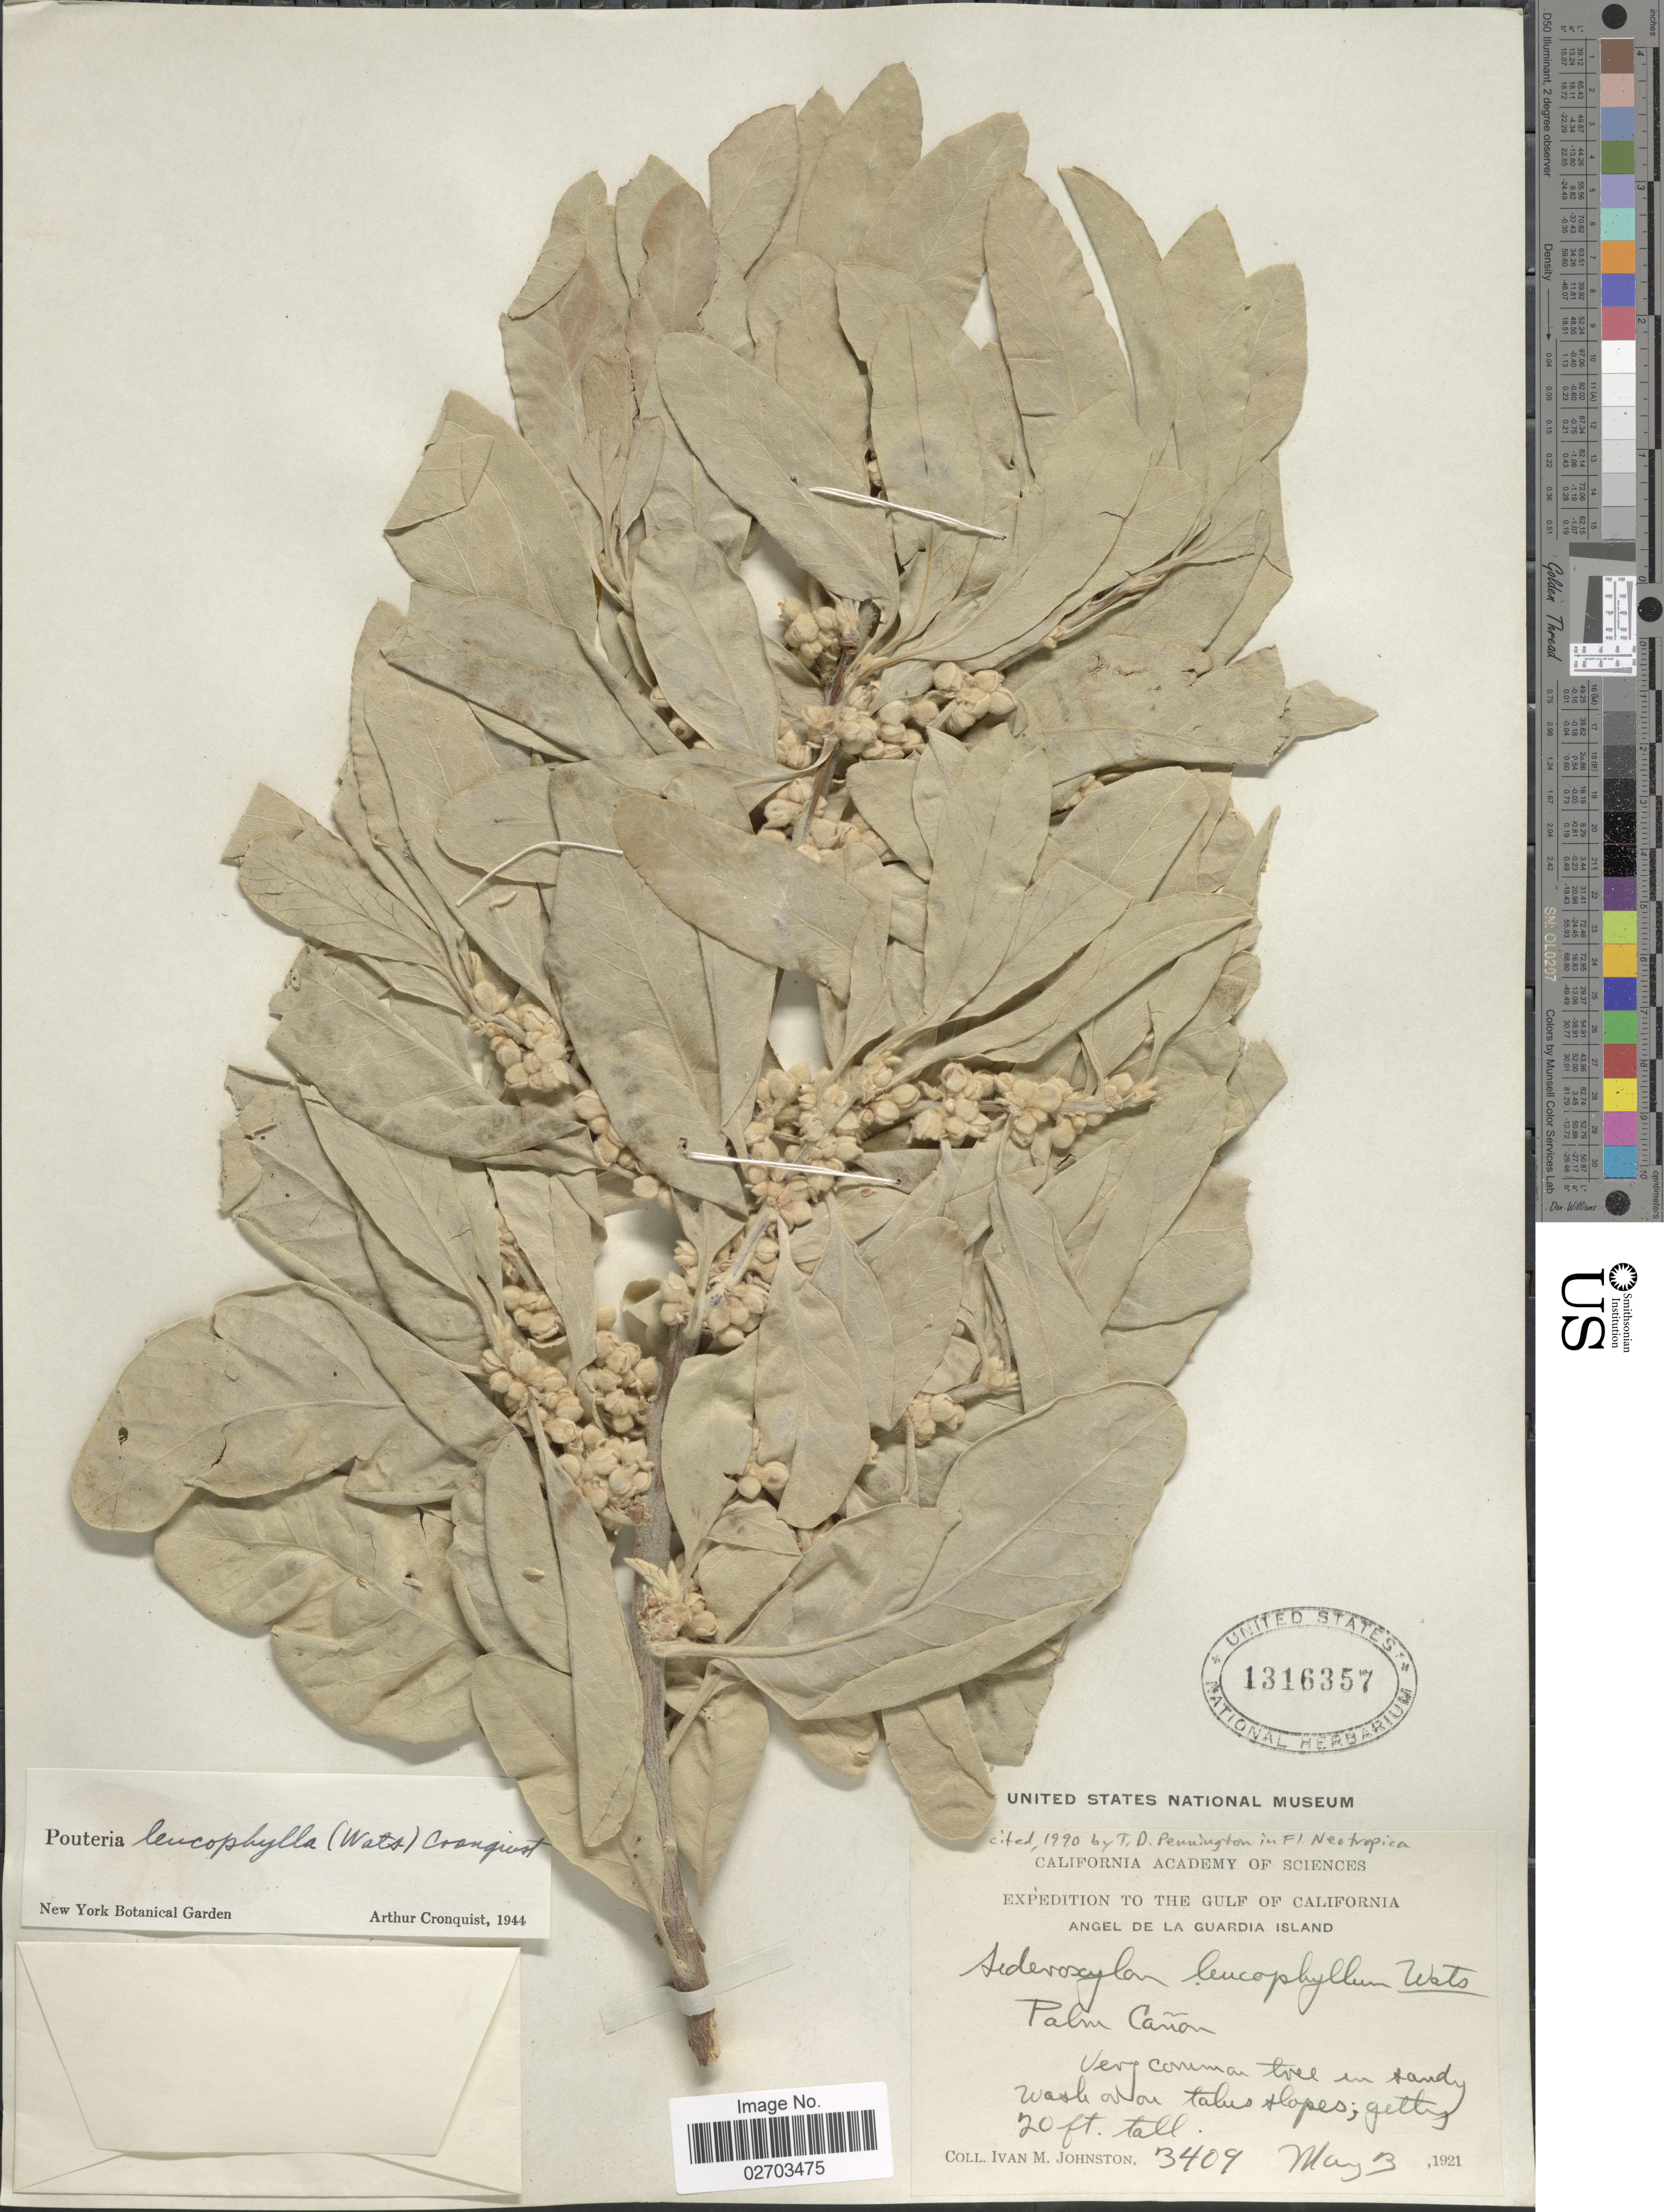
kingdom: Plantae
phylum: Tracheophyta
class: Magnoliopsida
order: Ericales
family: Sapotaceae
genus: Sideroxylon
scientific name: Sideroxylon leucophyllum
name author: S. Watson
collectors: I.M. Johnston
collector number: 3409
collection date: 1921-05-03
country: Mexico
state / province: Baja California Norte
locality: The Gulf Of California, Angel de La Guardia Island, Palm Canon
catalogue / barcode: US 1316357